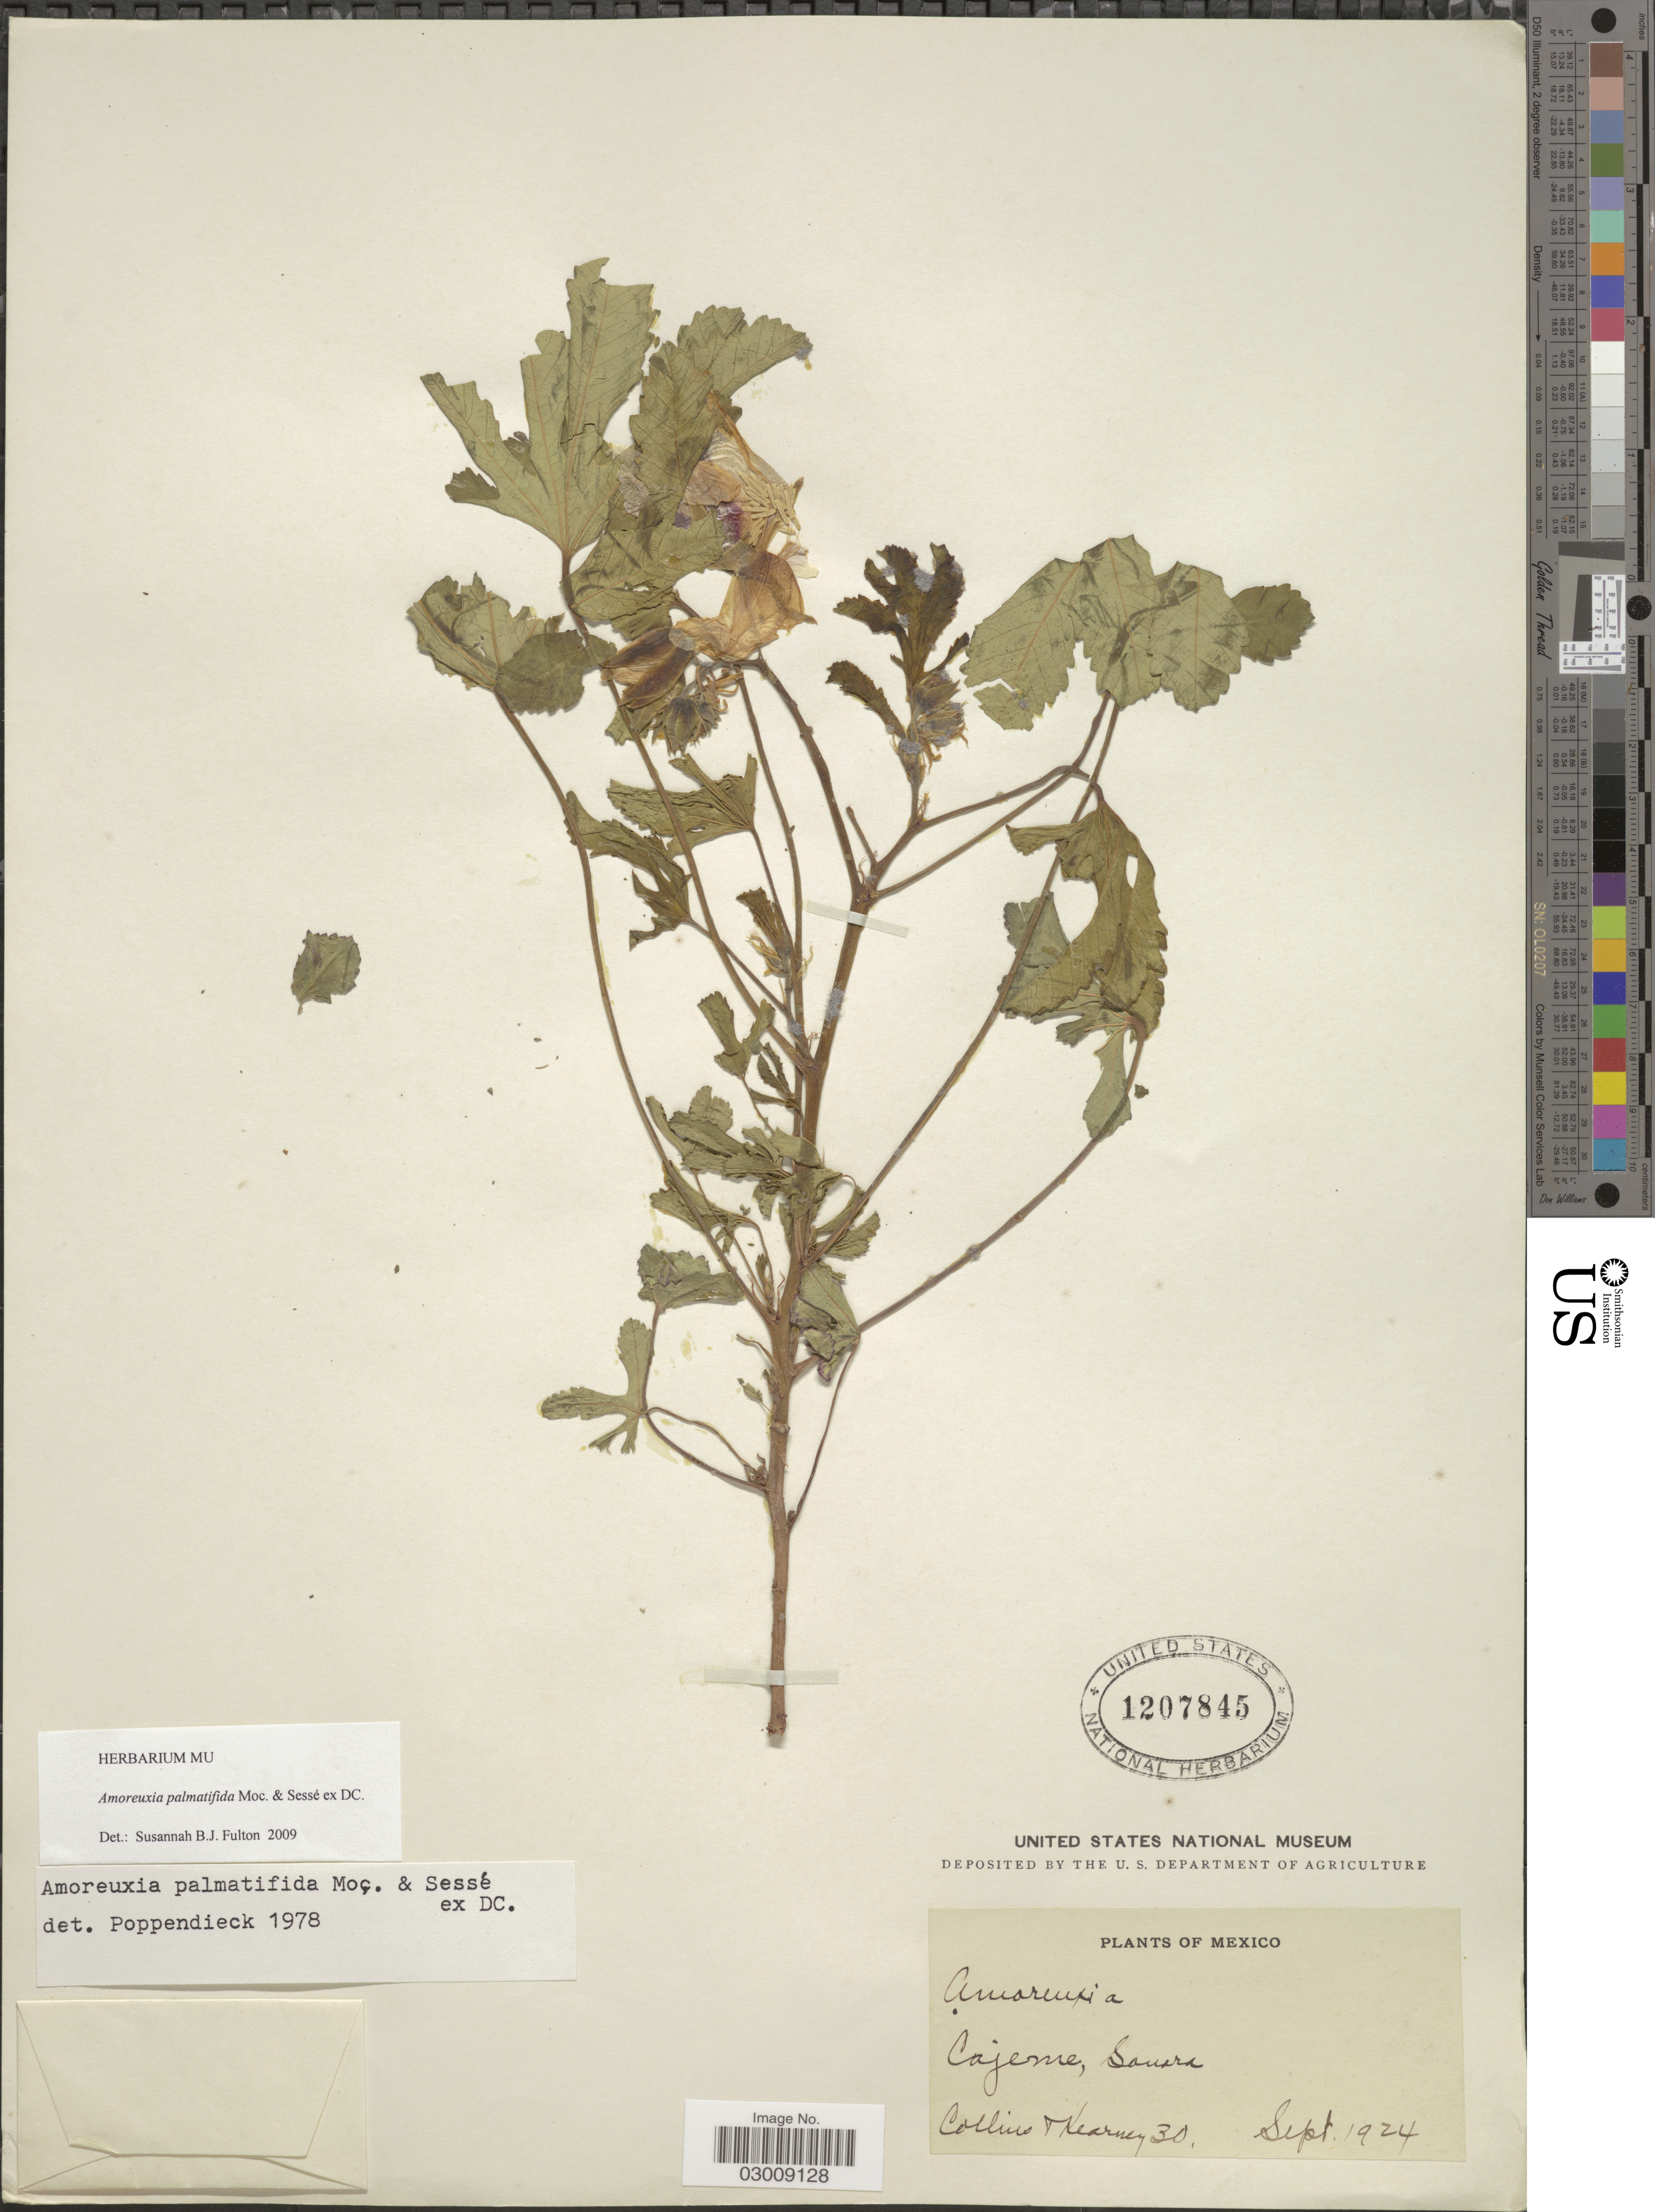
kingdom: Plantae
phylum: Tracheophyta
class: Magnoliopsida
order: Malvales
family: Cochlospermaceae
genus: Amoreuxia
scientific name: Amoreuxia palmatifida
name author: Moc. & Sessé ex DC.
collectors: C. Kearney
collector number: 30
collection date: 1924-09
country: Mexico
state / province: Sonora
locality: Cajeme.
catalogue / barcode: US 1207845